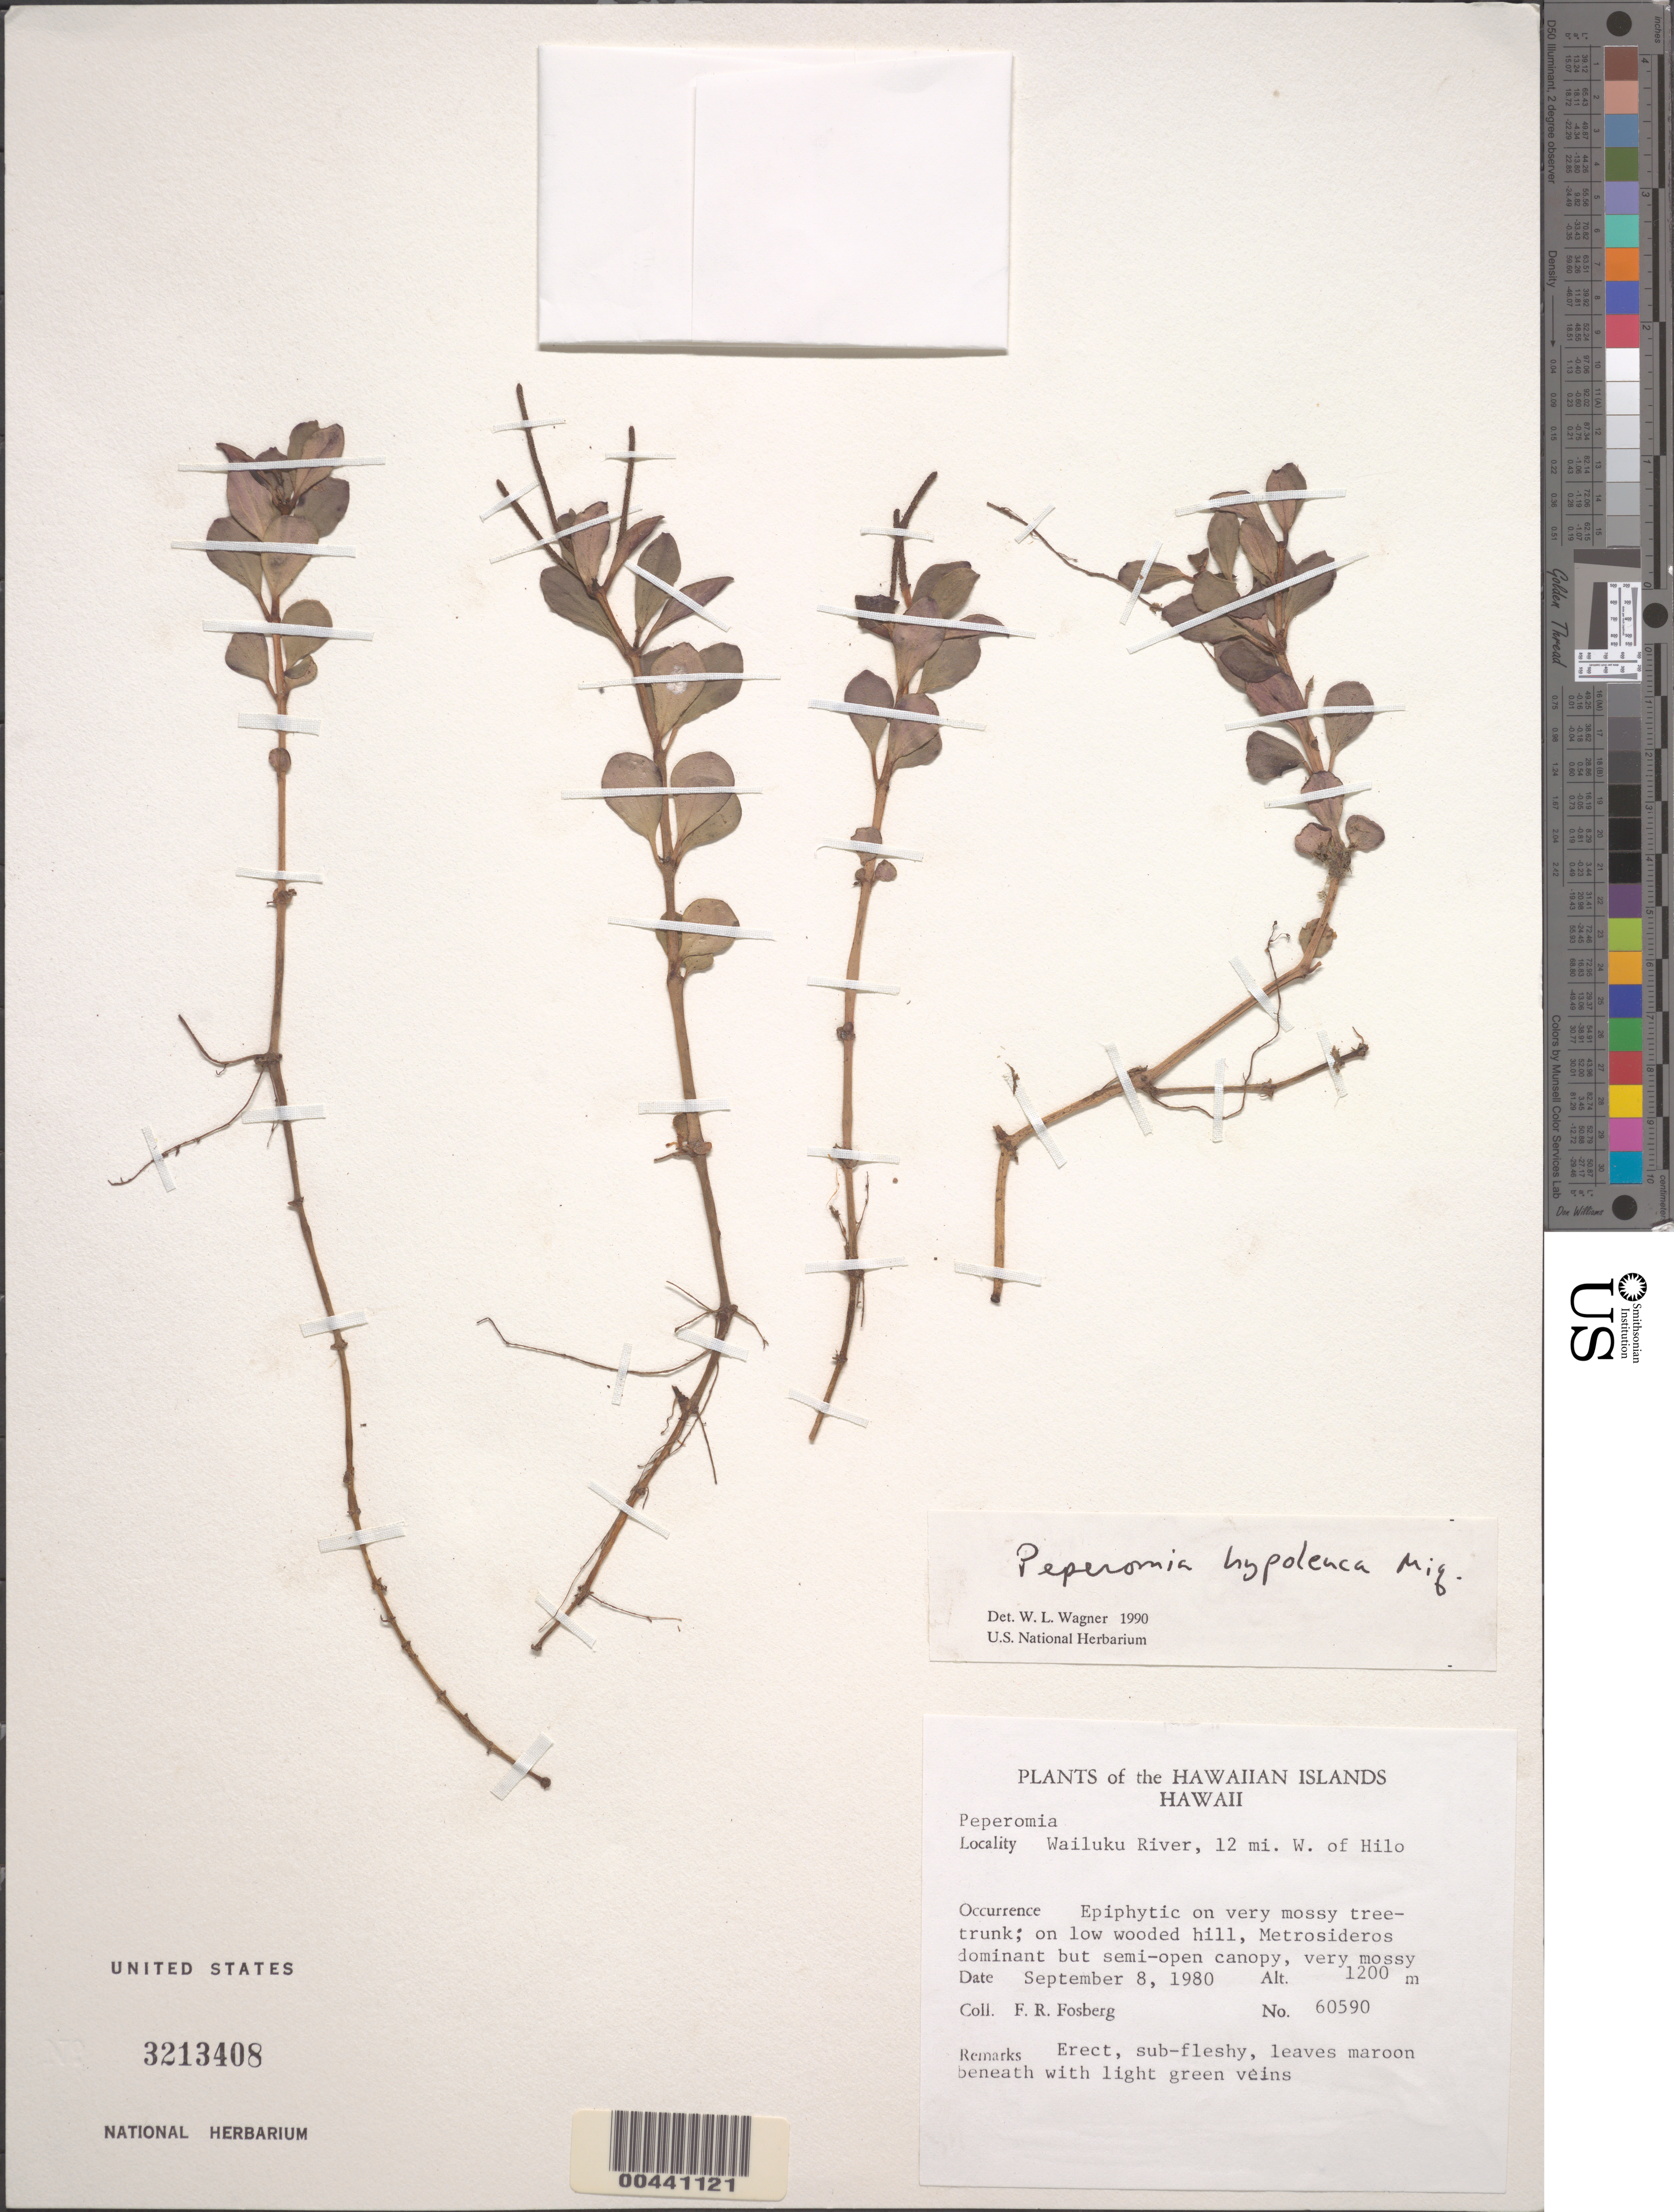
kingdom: Plantae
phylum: Tracheophyta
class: Magnoliopsida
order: Piperales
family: Piperaceae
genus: Peperomia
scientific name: Peperomia hypoleuca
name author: Miq.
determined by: Wagner, W. L., (BOT), Smithsonian Institution - National Museum of Natural History (UNITED STATES)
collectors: F. R. Fosberg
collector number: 60590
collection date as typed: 8 Sep 1980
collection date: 1980-09-08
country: United States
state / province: Hawaii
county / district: Hawaii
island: Hawaii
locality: Wailuku River, 12 mi W of Hilo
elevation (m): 1200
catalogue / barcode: US 3213408